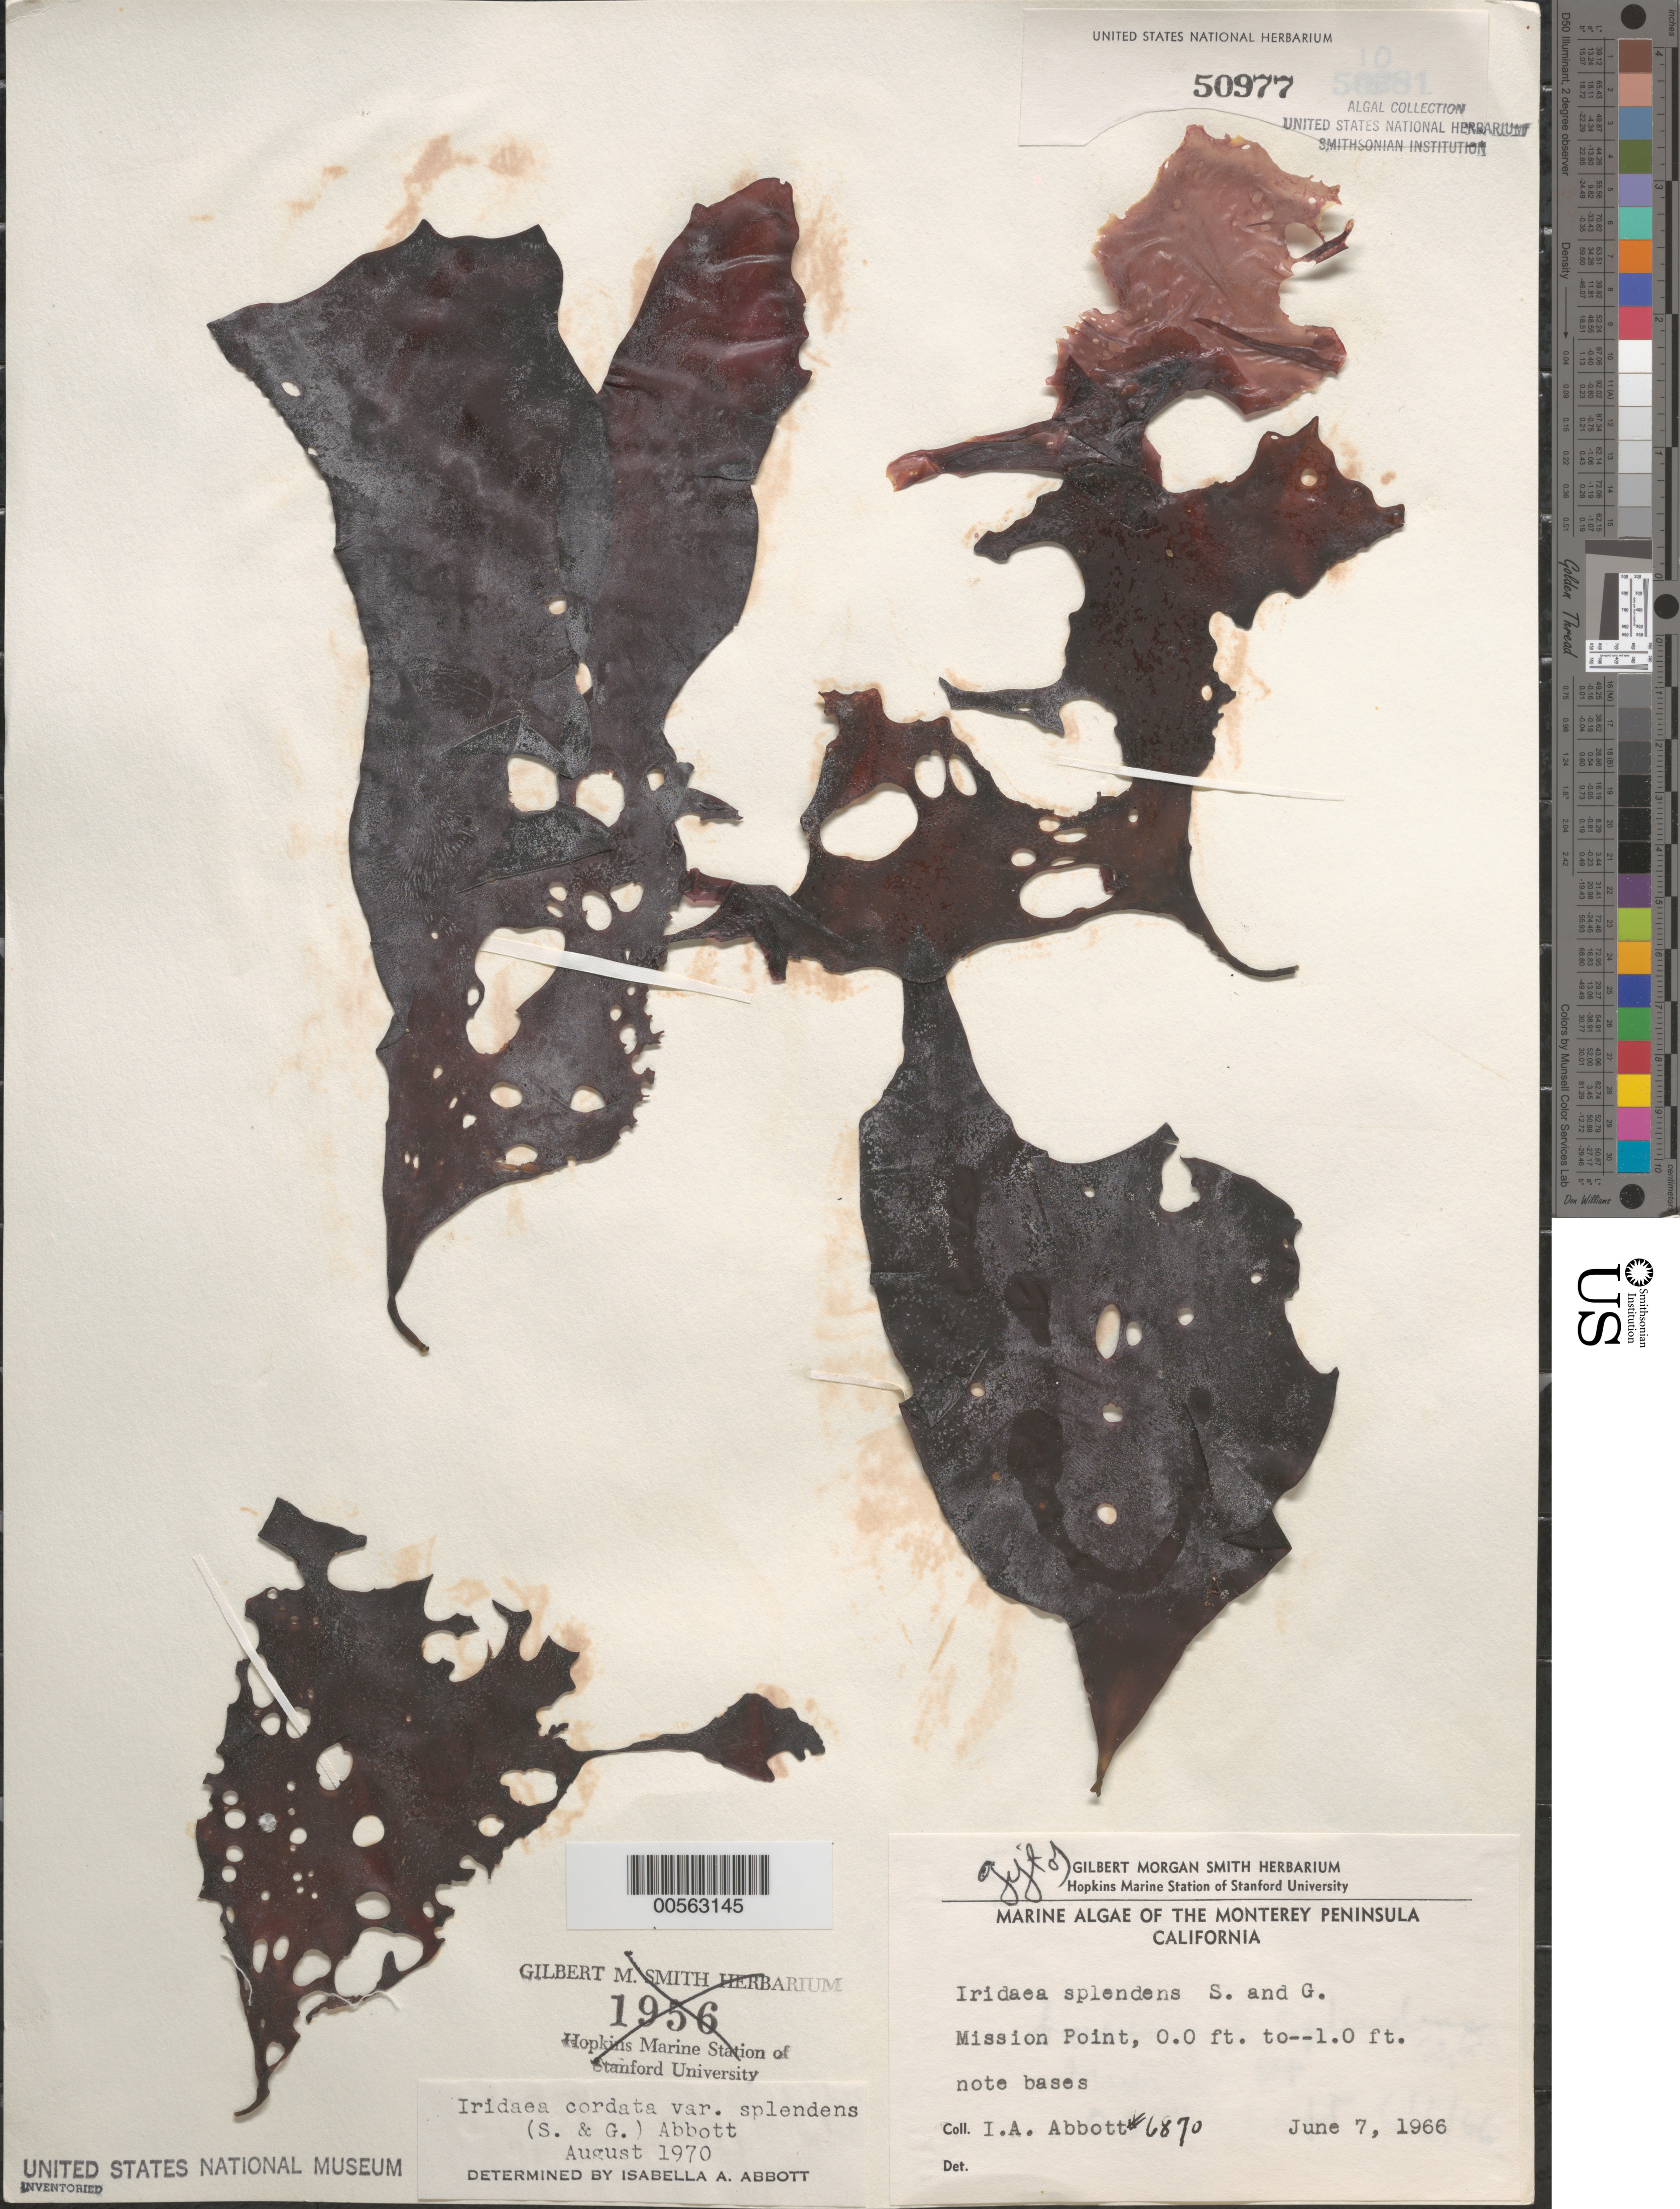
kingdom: Plantae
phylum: Rhodophyta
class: Florideophyceae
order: Gigartinales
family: Gigartinaceae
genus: Iridaea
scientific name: Iridaea cordata var. splendens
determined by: Abbott, Isabella A.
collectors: I. A. Abbott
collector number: IAA 6870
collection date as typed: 07 Jun 1966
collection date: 1966-06-07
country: United States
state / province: California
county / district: Monterey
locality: Mission Point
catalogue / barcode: US 50977